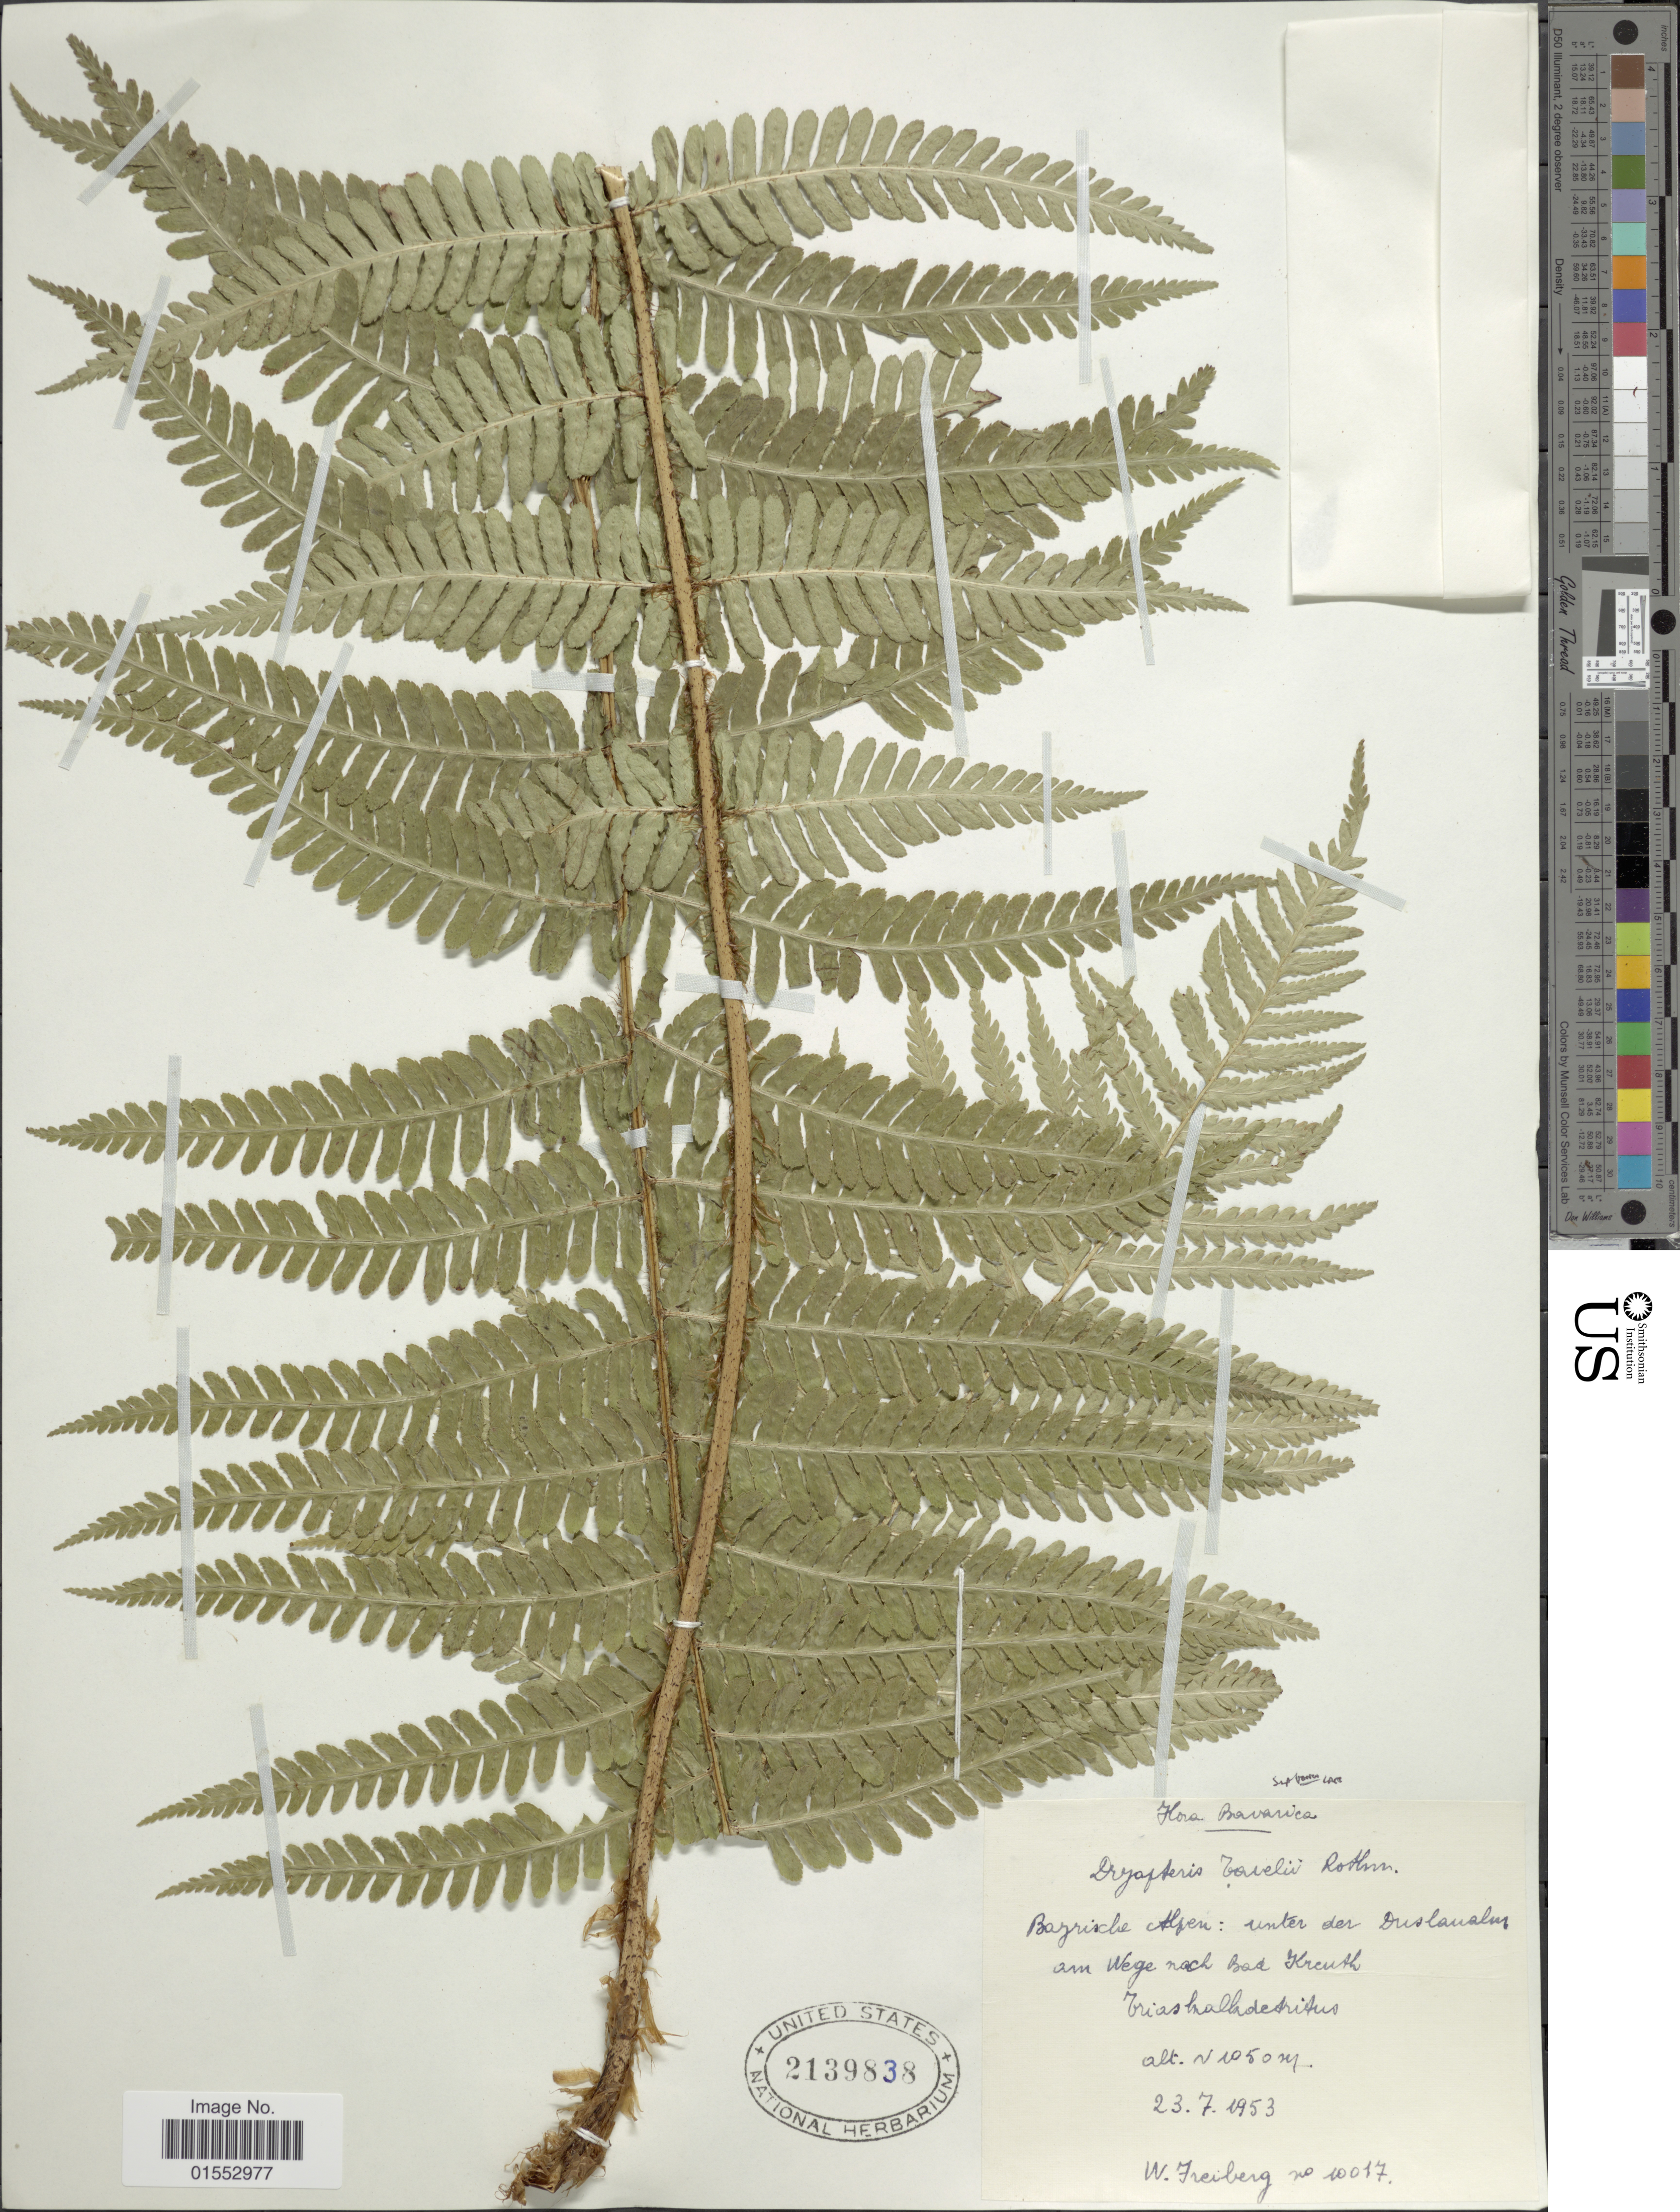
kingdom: Plantae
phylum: Tracheophyta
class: Polypodiopsida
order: Polypodiales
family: Dryopteridaceae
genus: Dryopteris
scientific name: Dryopteris affinis subsp. borreri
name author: (Newman) Fraser-Jenk.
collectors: W. Freiberg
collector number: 10017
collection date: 1953-07-23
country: Germany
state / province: Bayern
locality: Bagrische alpen: unter der Duslanalan am Wege nach bad Kreuth [interpreted]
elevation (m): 1050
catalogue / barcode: US 2139838